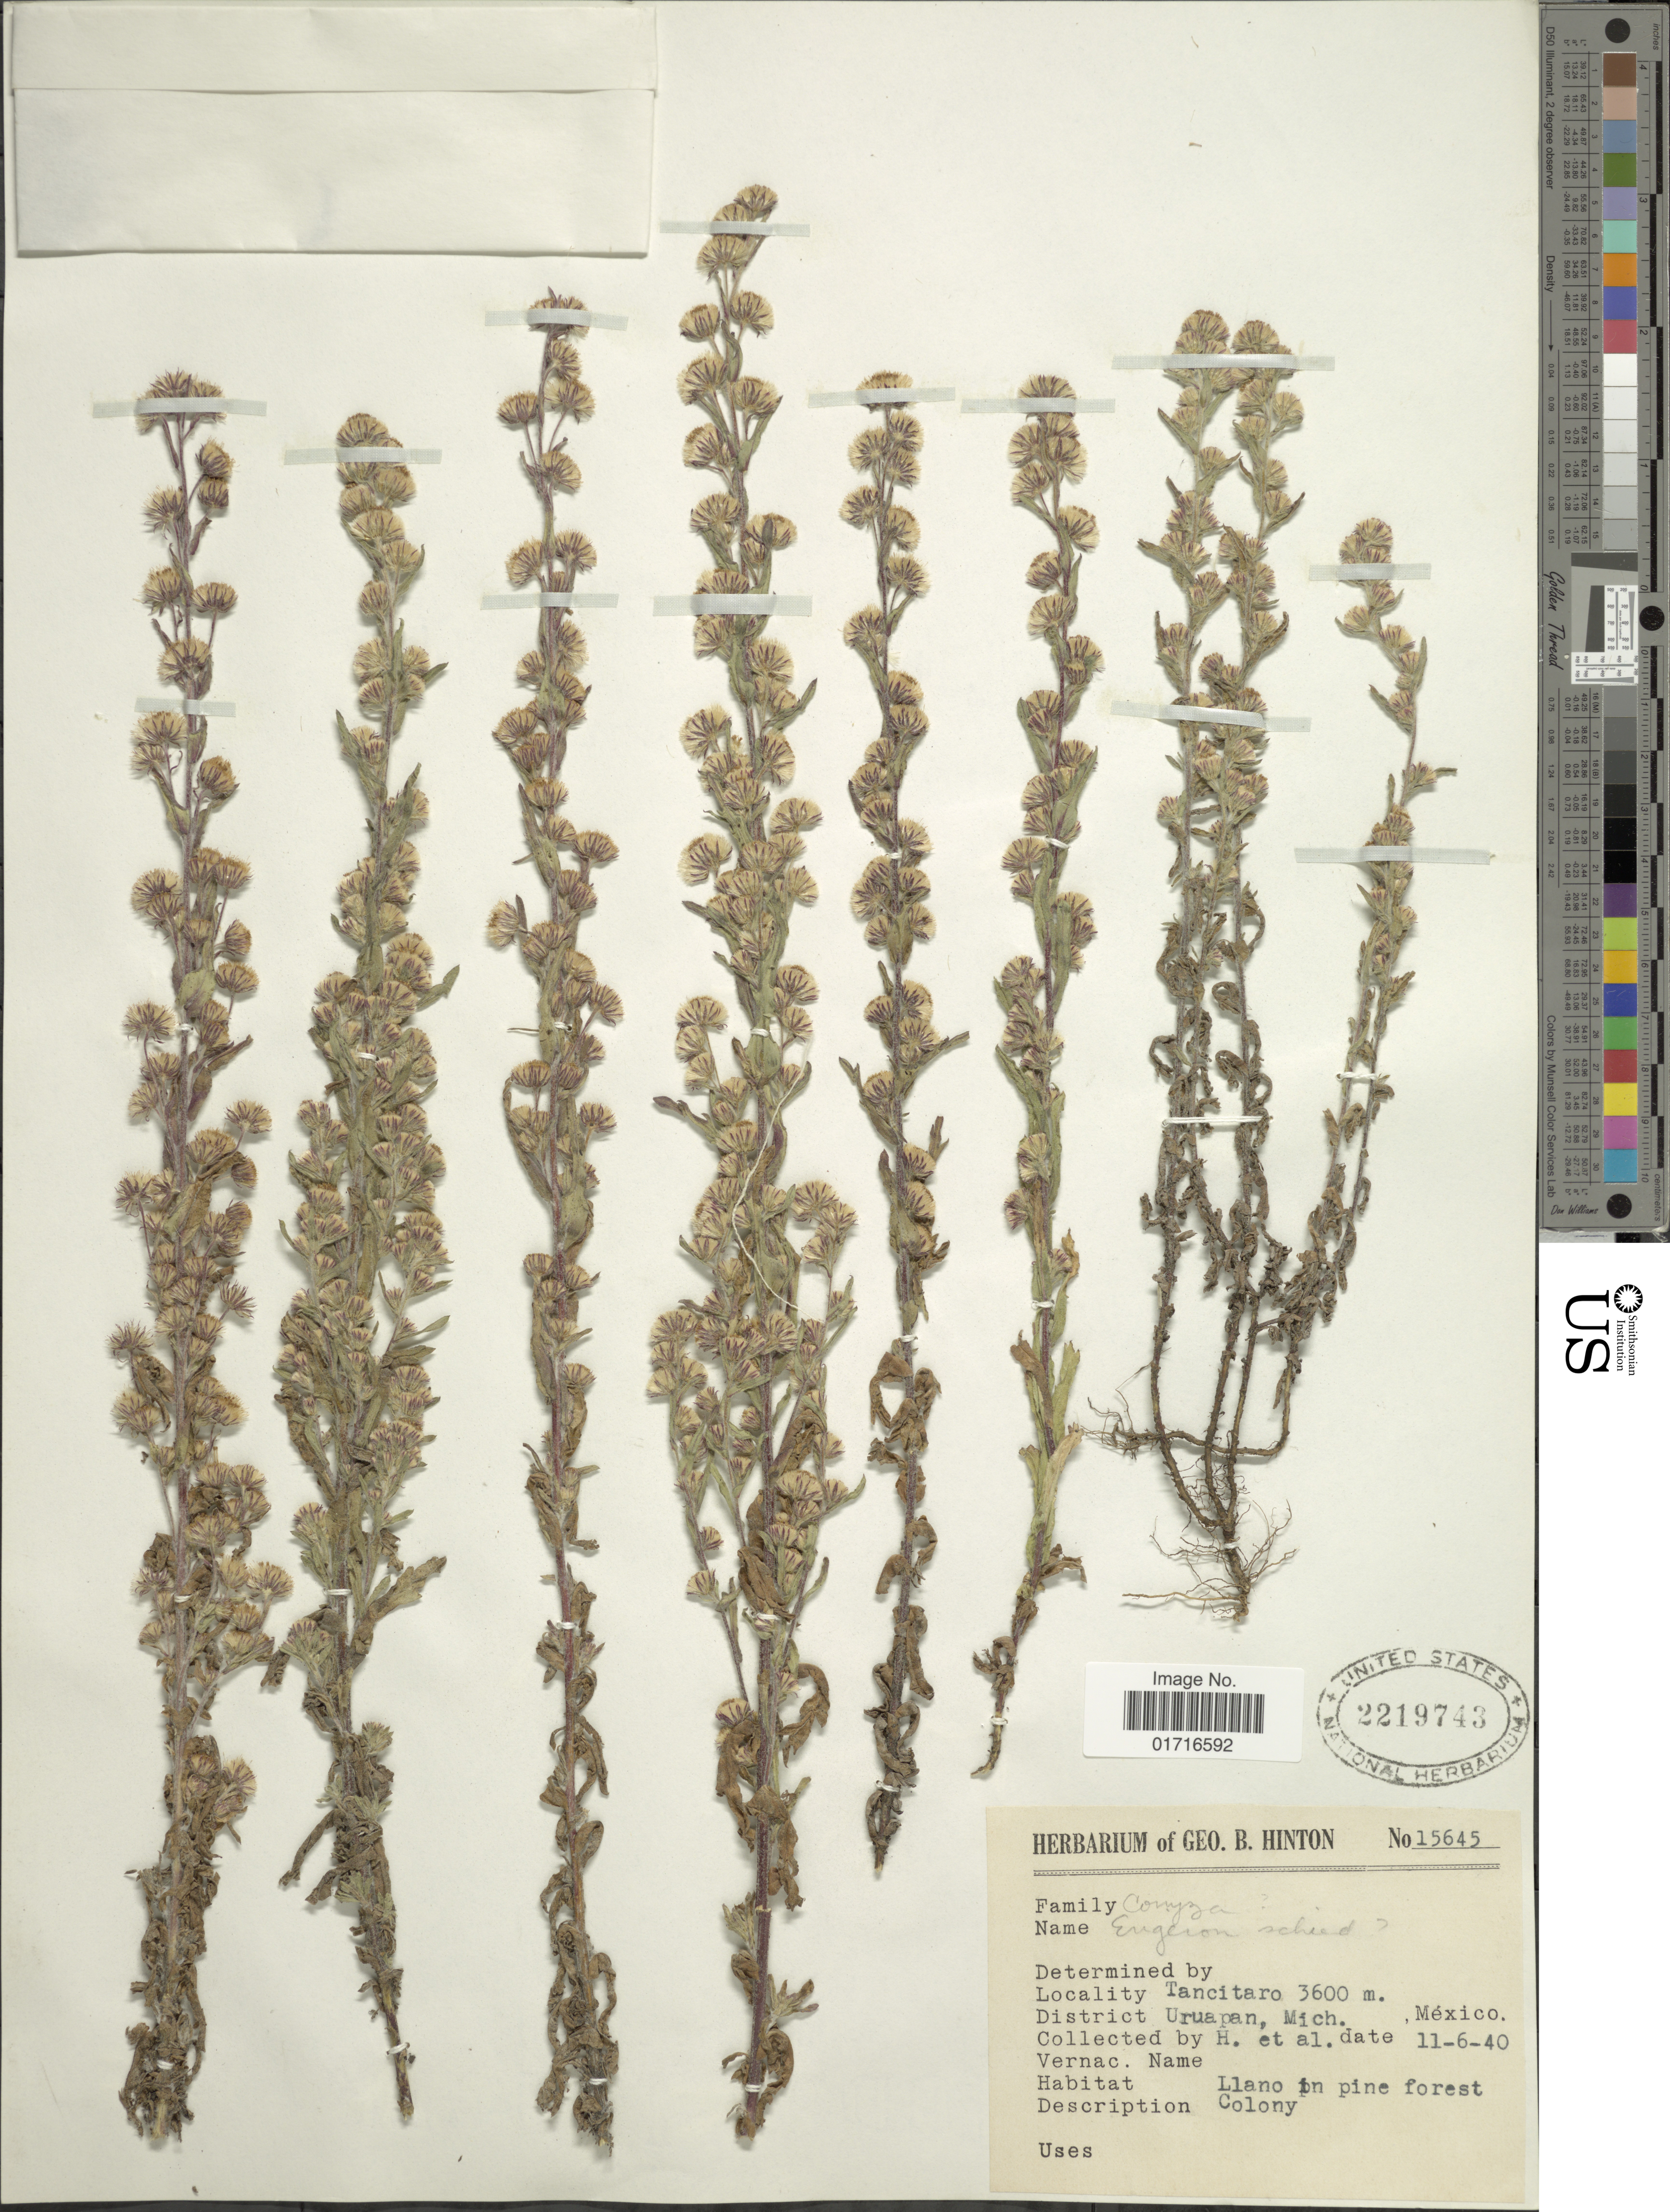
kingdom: Plantae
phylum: Tracheophyta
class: Magnoliopsida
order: Asterales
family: Asteraceae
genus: Conyza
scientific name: Conyza schiedeana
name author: (Less.) Cronq.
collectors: G. B. Hinton & et al.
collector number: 15645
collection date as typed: Transcribed d/m/y: 6/11/40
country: Mexico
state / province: Michoacán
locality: Tancitaro, Uruapan, Mich, Mexico.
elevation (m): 3600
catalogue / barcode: US 2219743